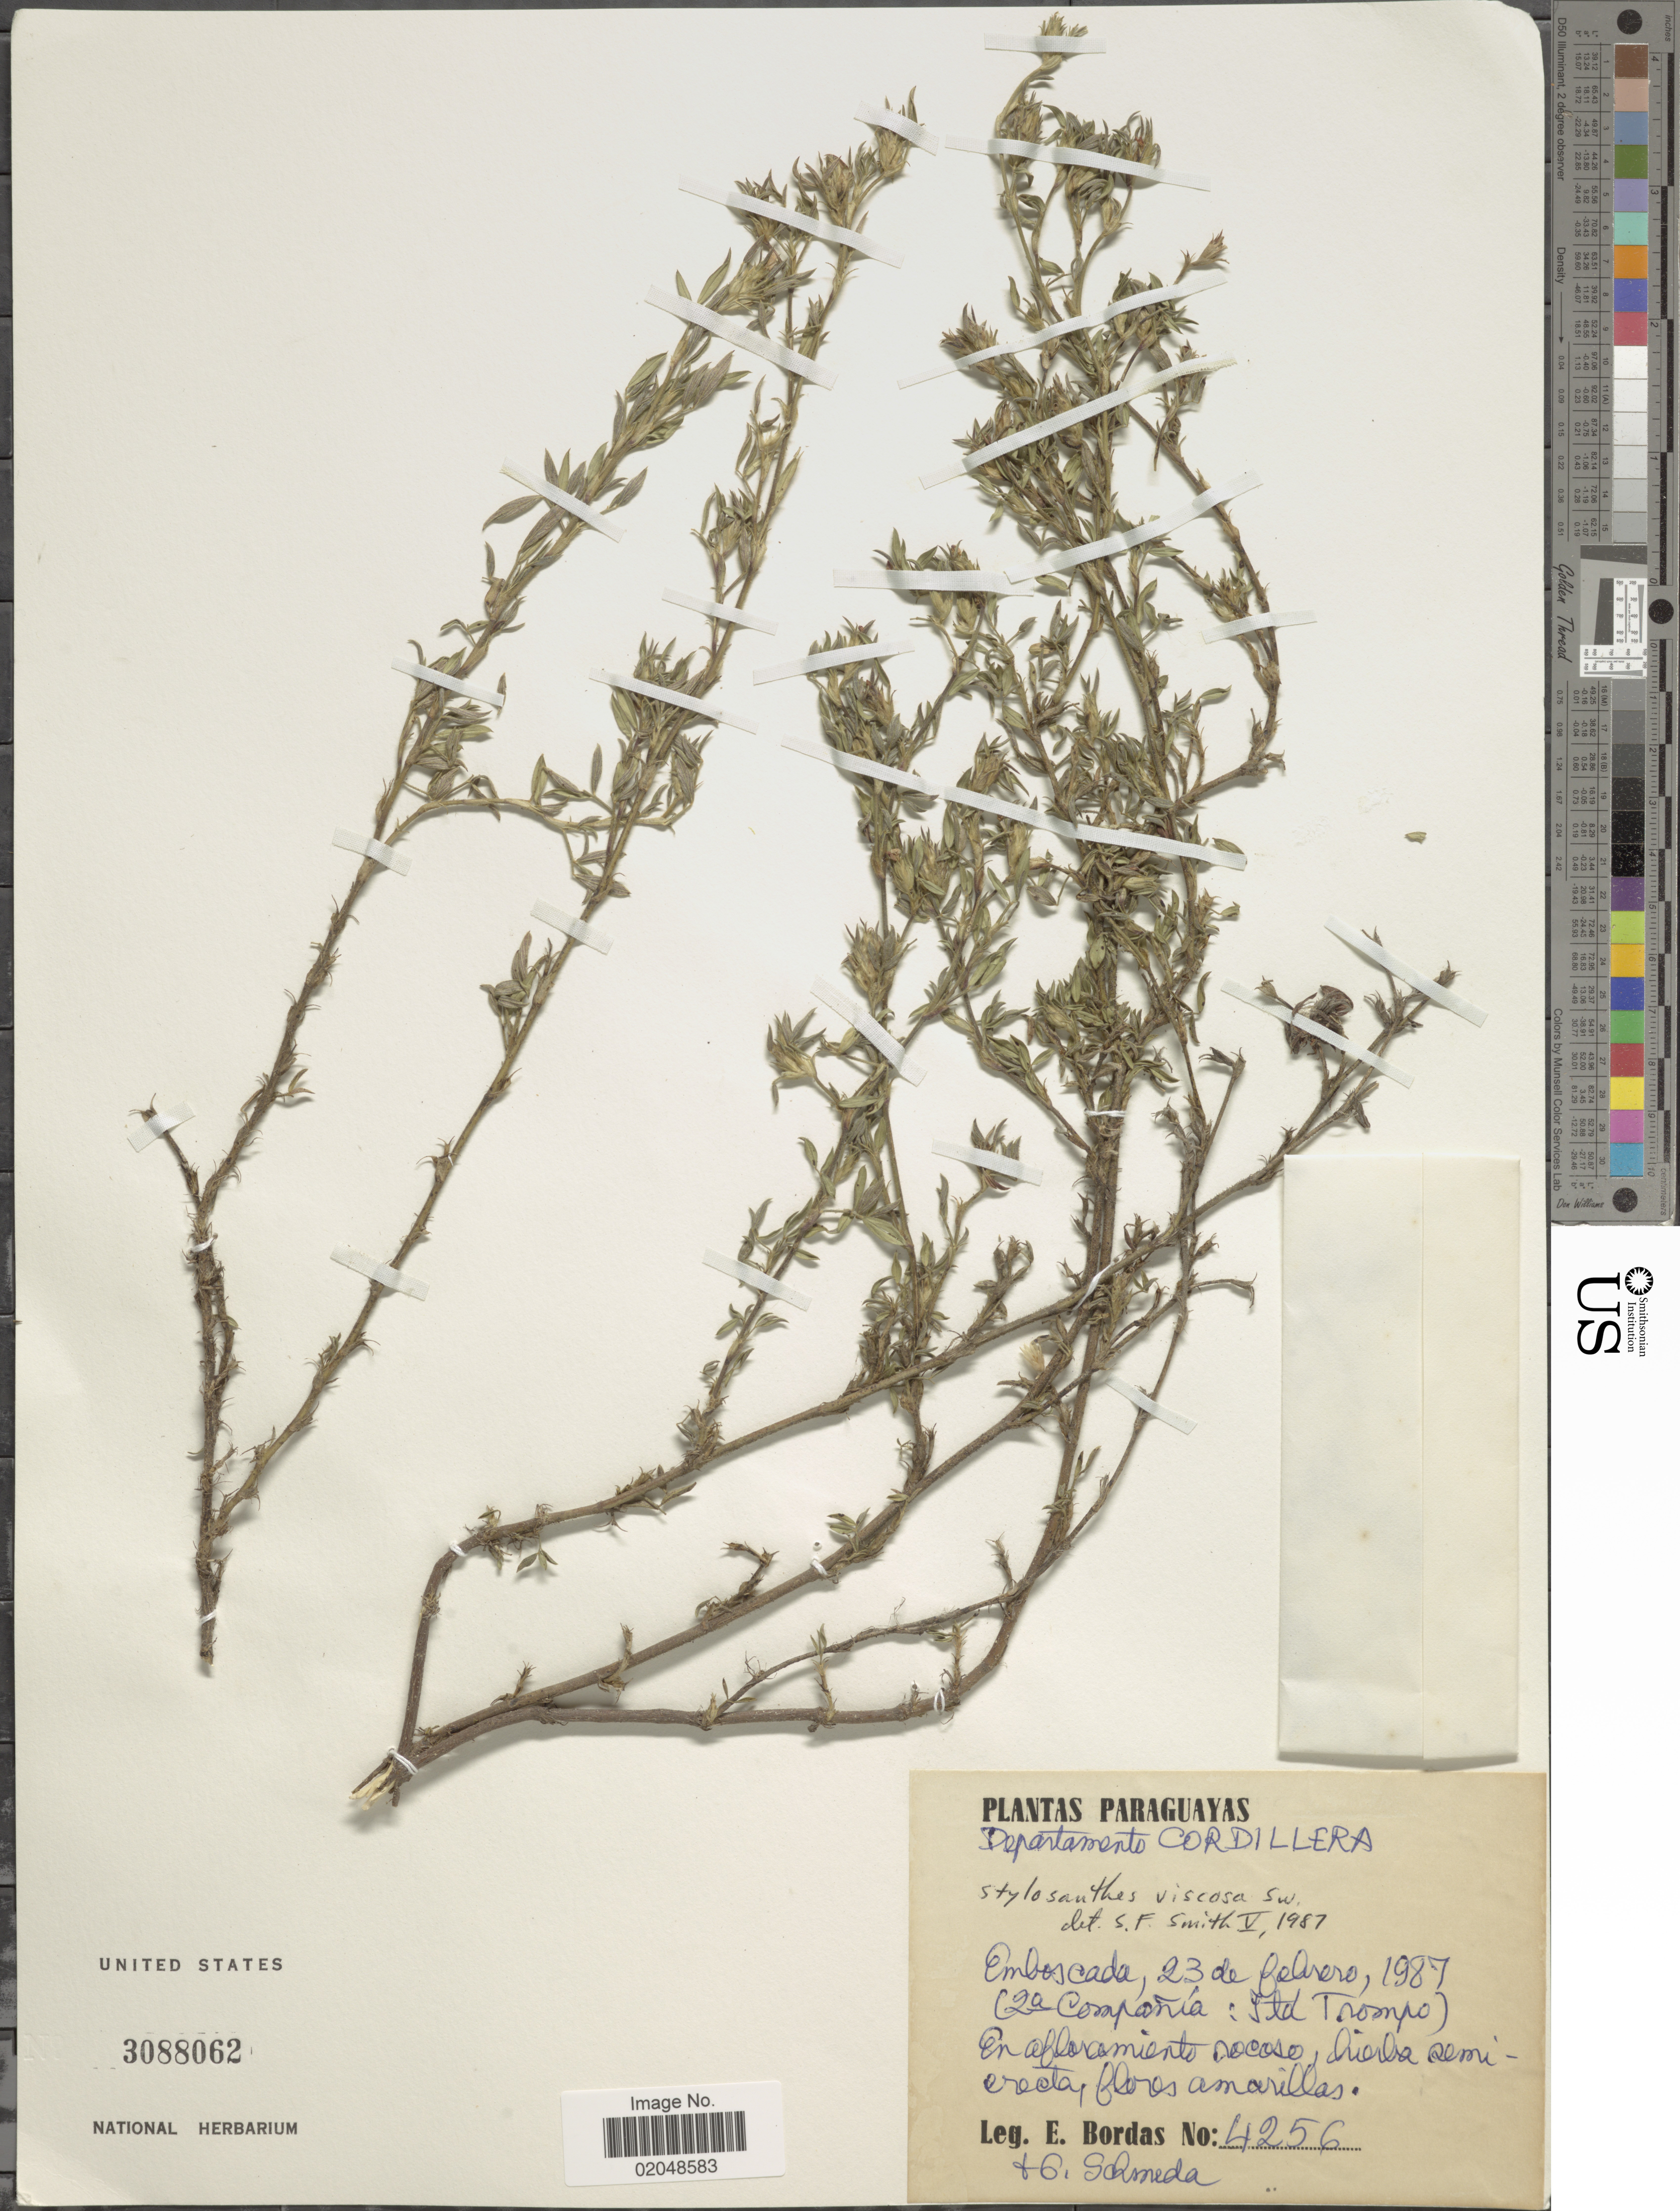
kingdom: Plantae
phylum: Tracheophyta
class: Magnoliopsida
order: Fabales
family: Fabaceae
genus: Stylosanthes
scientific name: Stylosanthes viscosa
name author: Sw.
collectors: E. Bordas & G. Schmeda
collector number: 4256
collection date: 1987-02-23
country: Paraguay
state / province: Cordillera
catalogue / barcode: US 3088062